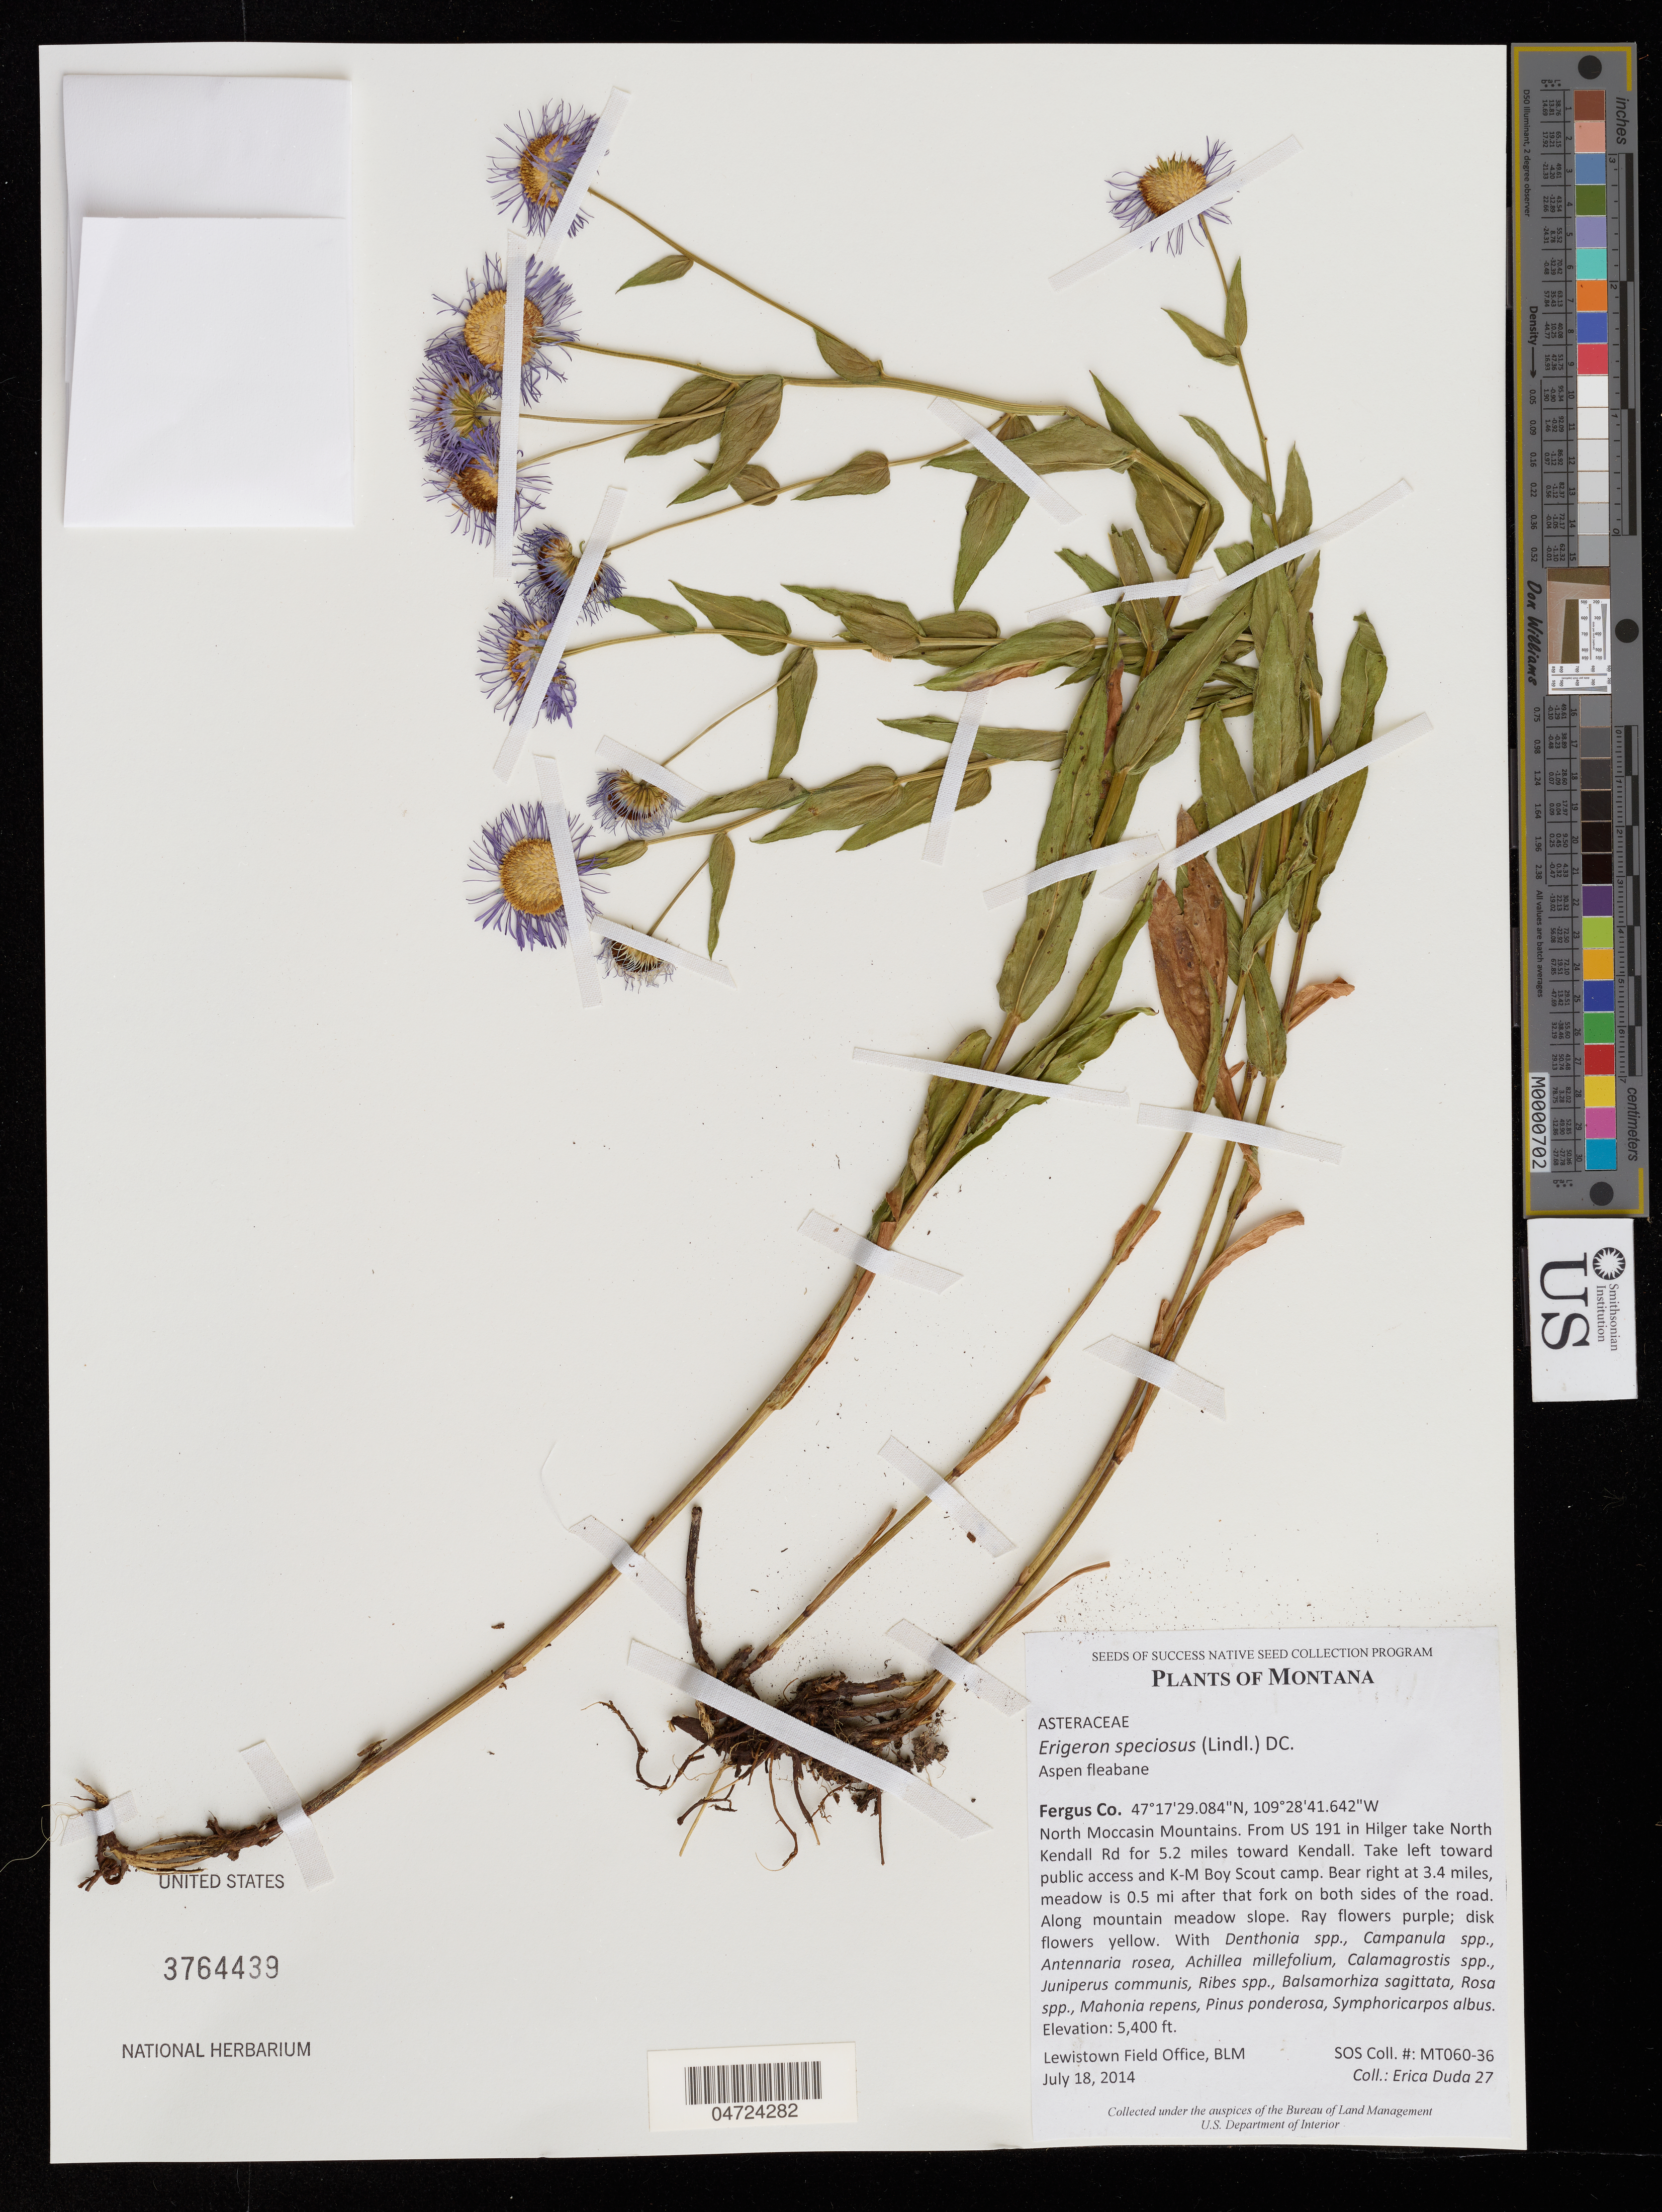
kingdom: Plantae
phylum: Tracheophyta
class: Magnoliopsida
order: Asterales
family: Asteraceae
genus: Erigeron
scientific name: Erigeron speciosus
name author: (Lindl.) DC.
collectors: E. Duda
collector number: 27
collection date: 2014-07-18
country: United States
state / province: Montana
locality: Fergus Co. North Moccasin Mountains. From US 191 in Hilger take North Kendall Rd for 5.2 miles toward Kendall. Take left toward public access and K-M Boy Scout camp. Bear right at 3.4 miles, meadow is 0.5 mi after that fork on both sides of the road. Along mountain meadow slope.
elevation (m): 1646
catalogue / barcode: US 3764439